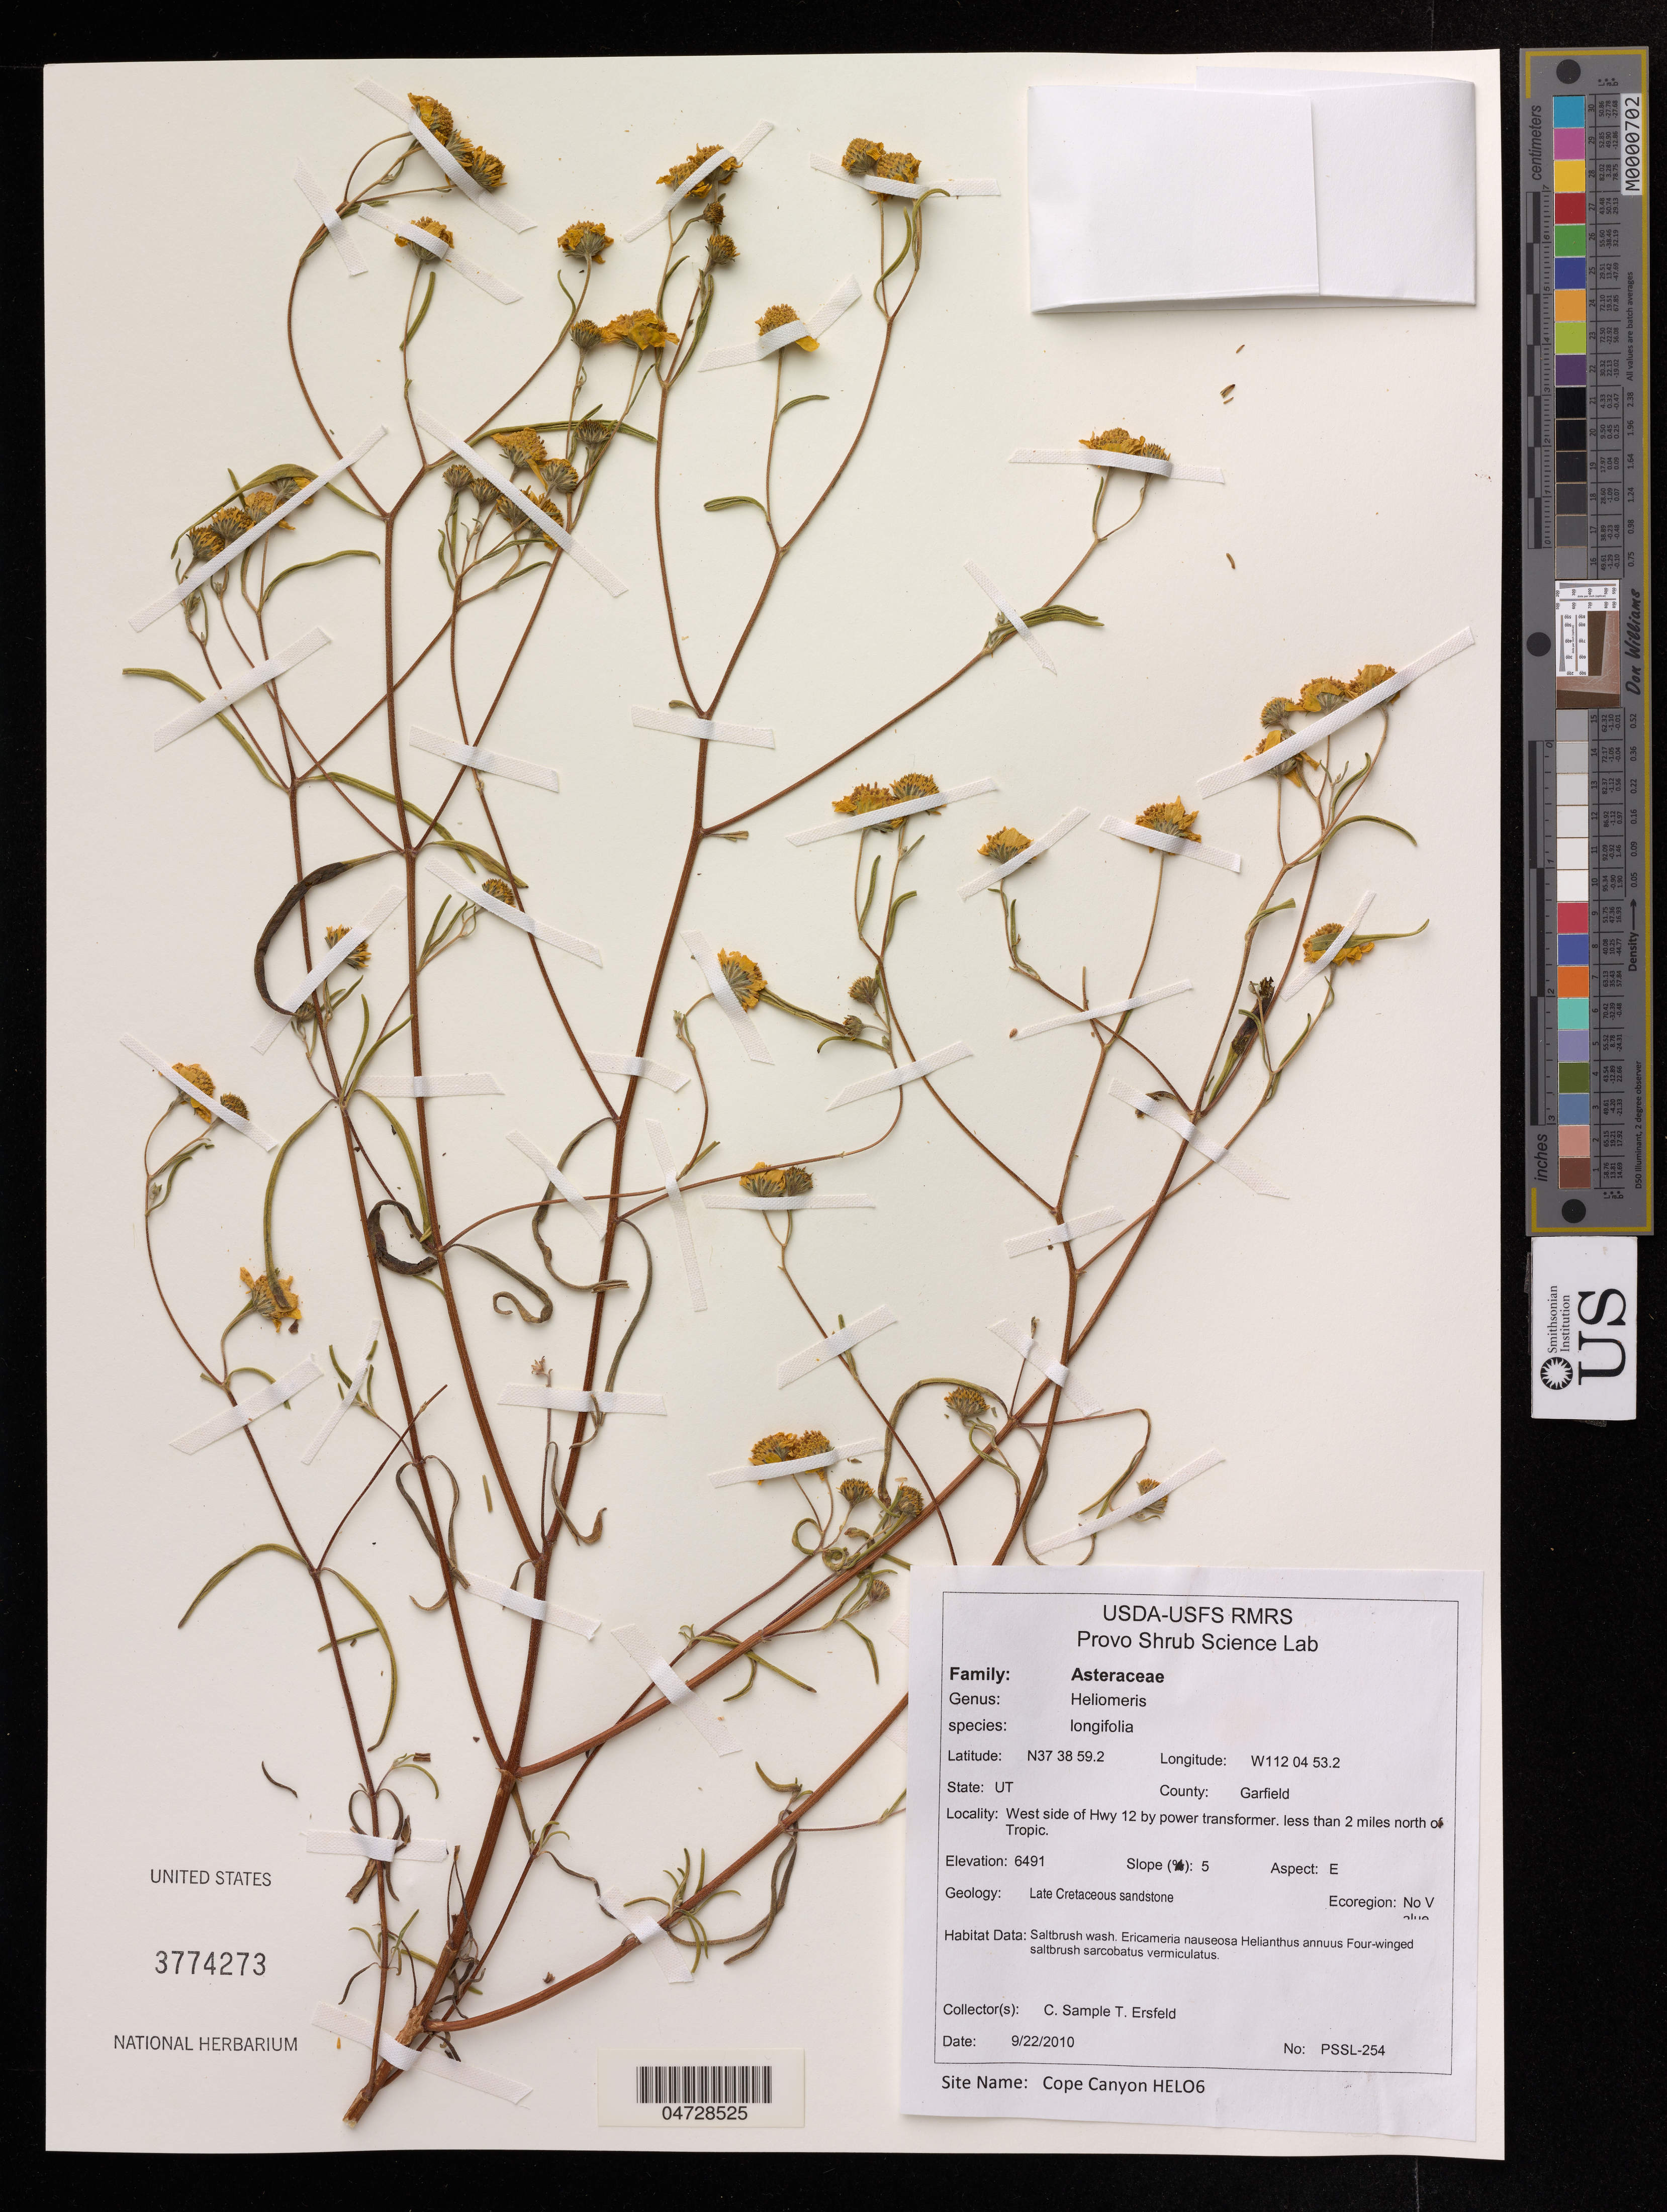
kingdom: Plantae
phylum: Tracheophyta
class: Magnoliopsida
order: Asterales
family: Asteraceae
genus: Heliomeris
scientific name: Heliomeris longifolia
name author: (B.L. Rob.) Cockerell & Greenm.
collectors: C. Sample & T. Ersfeld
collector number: PSSL-254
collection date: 2010-09-22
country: United States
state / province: Utah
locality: County: Garfield. West side of Hwy 12 by power transformer. less than 2 mile north of Tropic.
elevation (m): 1978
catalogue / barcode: US 3774273